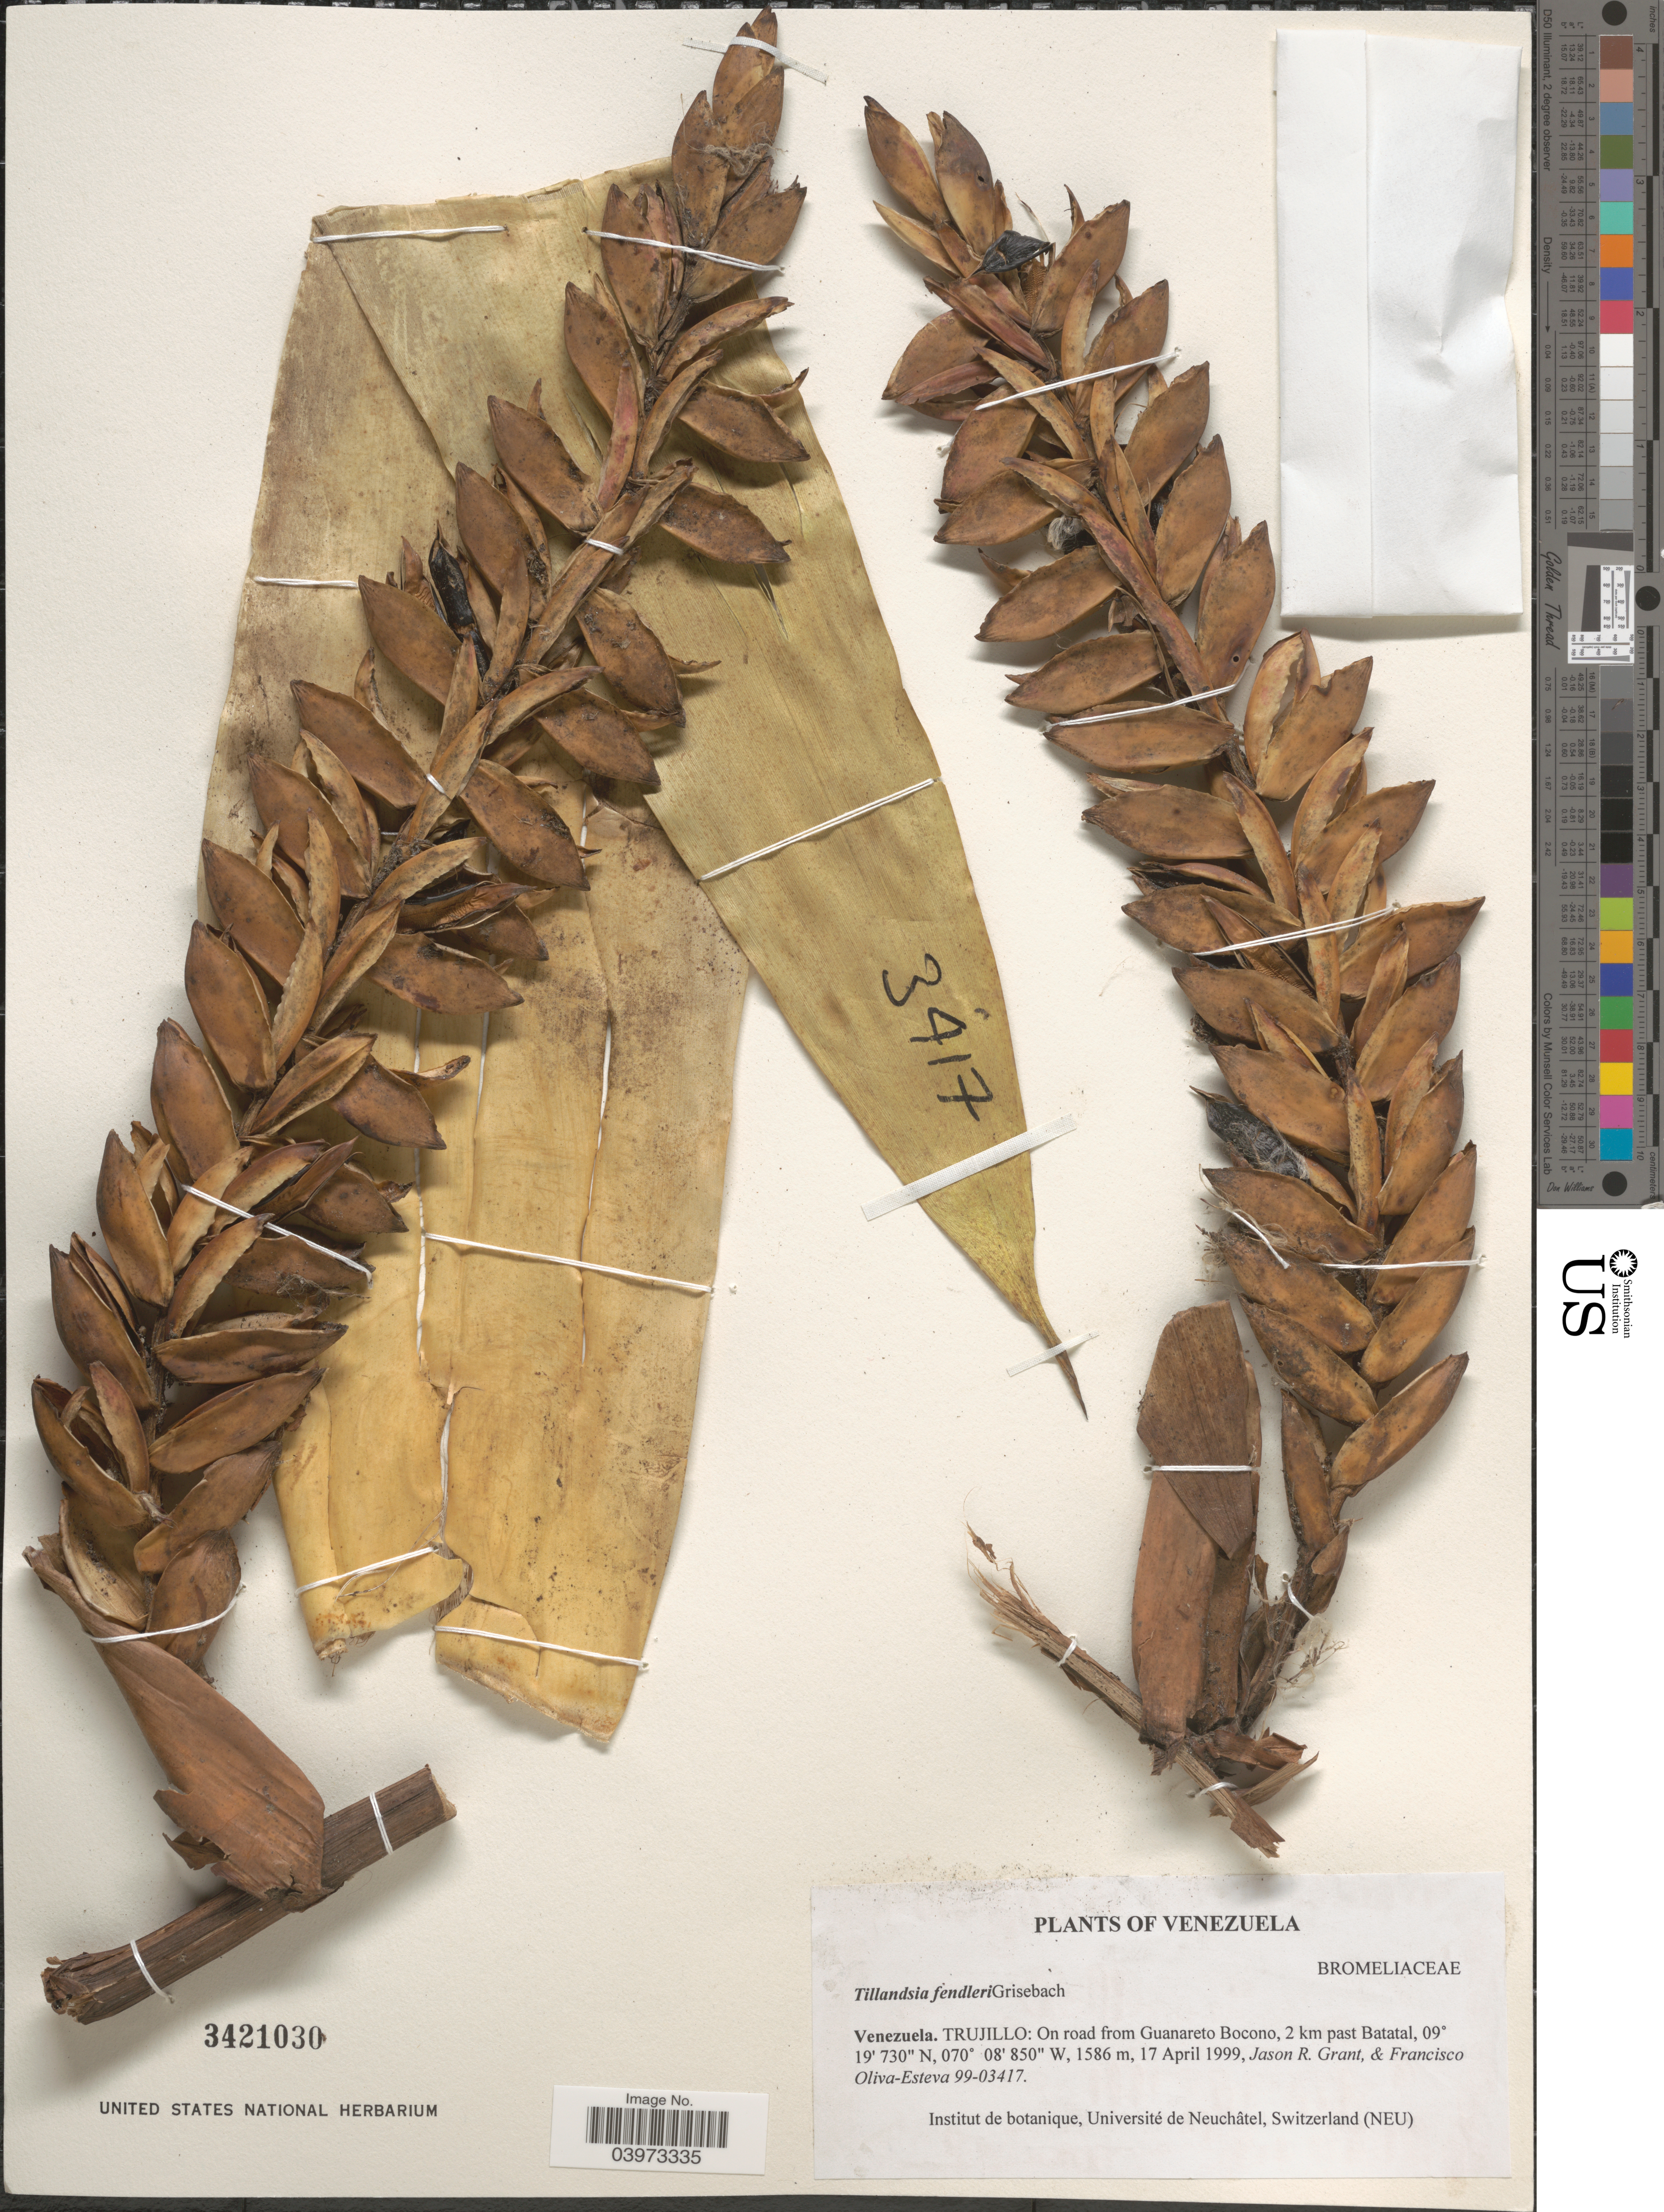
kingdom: Plantae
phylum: Tracheophyta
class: Liliopsida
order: Poales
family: Bromeliaceae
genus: Tillandsia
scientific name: Tillandsia fendleri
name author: Griseb.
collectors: J. R. Grant & F. Oliva-Esteva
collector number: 99-03417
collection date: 1999-04-17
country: Venezuela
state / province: Trujillo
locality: On road from Guanareto Bocono, 2 km past Batatal.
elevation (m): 1586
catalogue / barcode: US 3421030